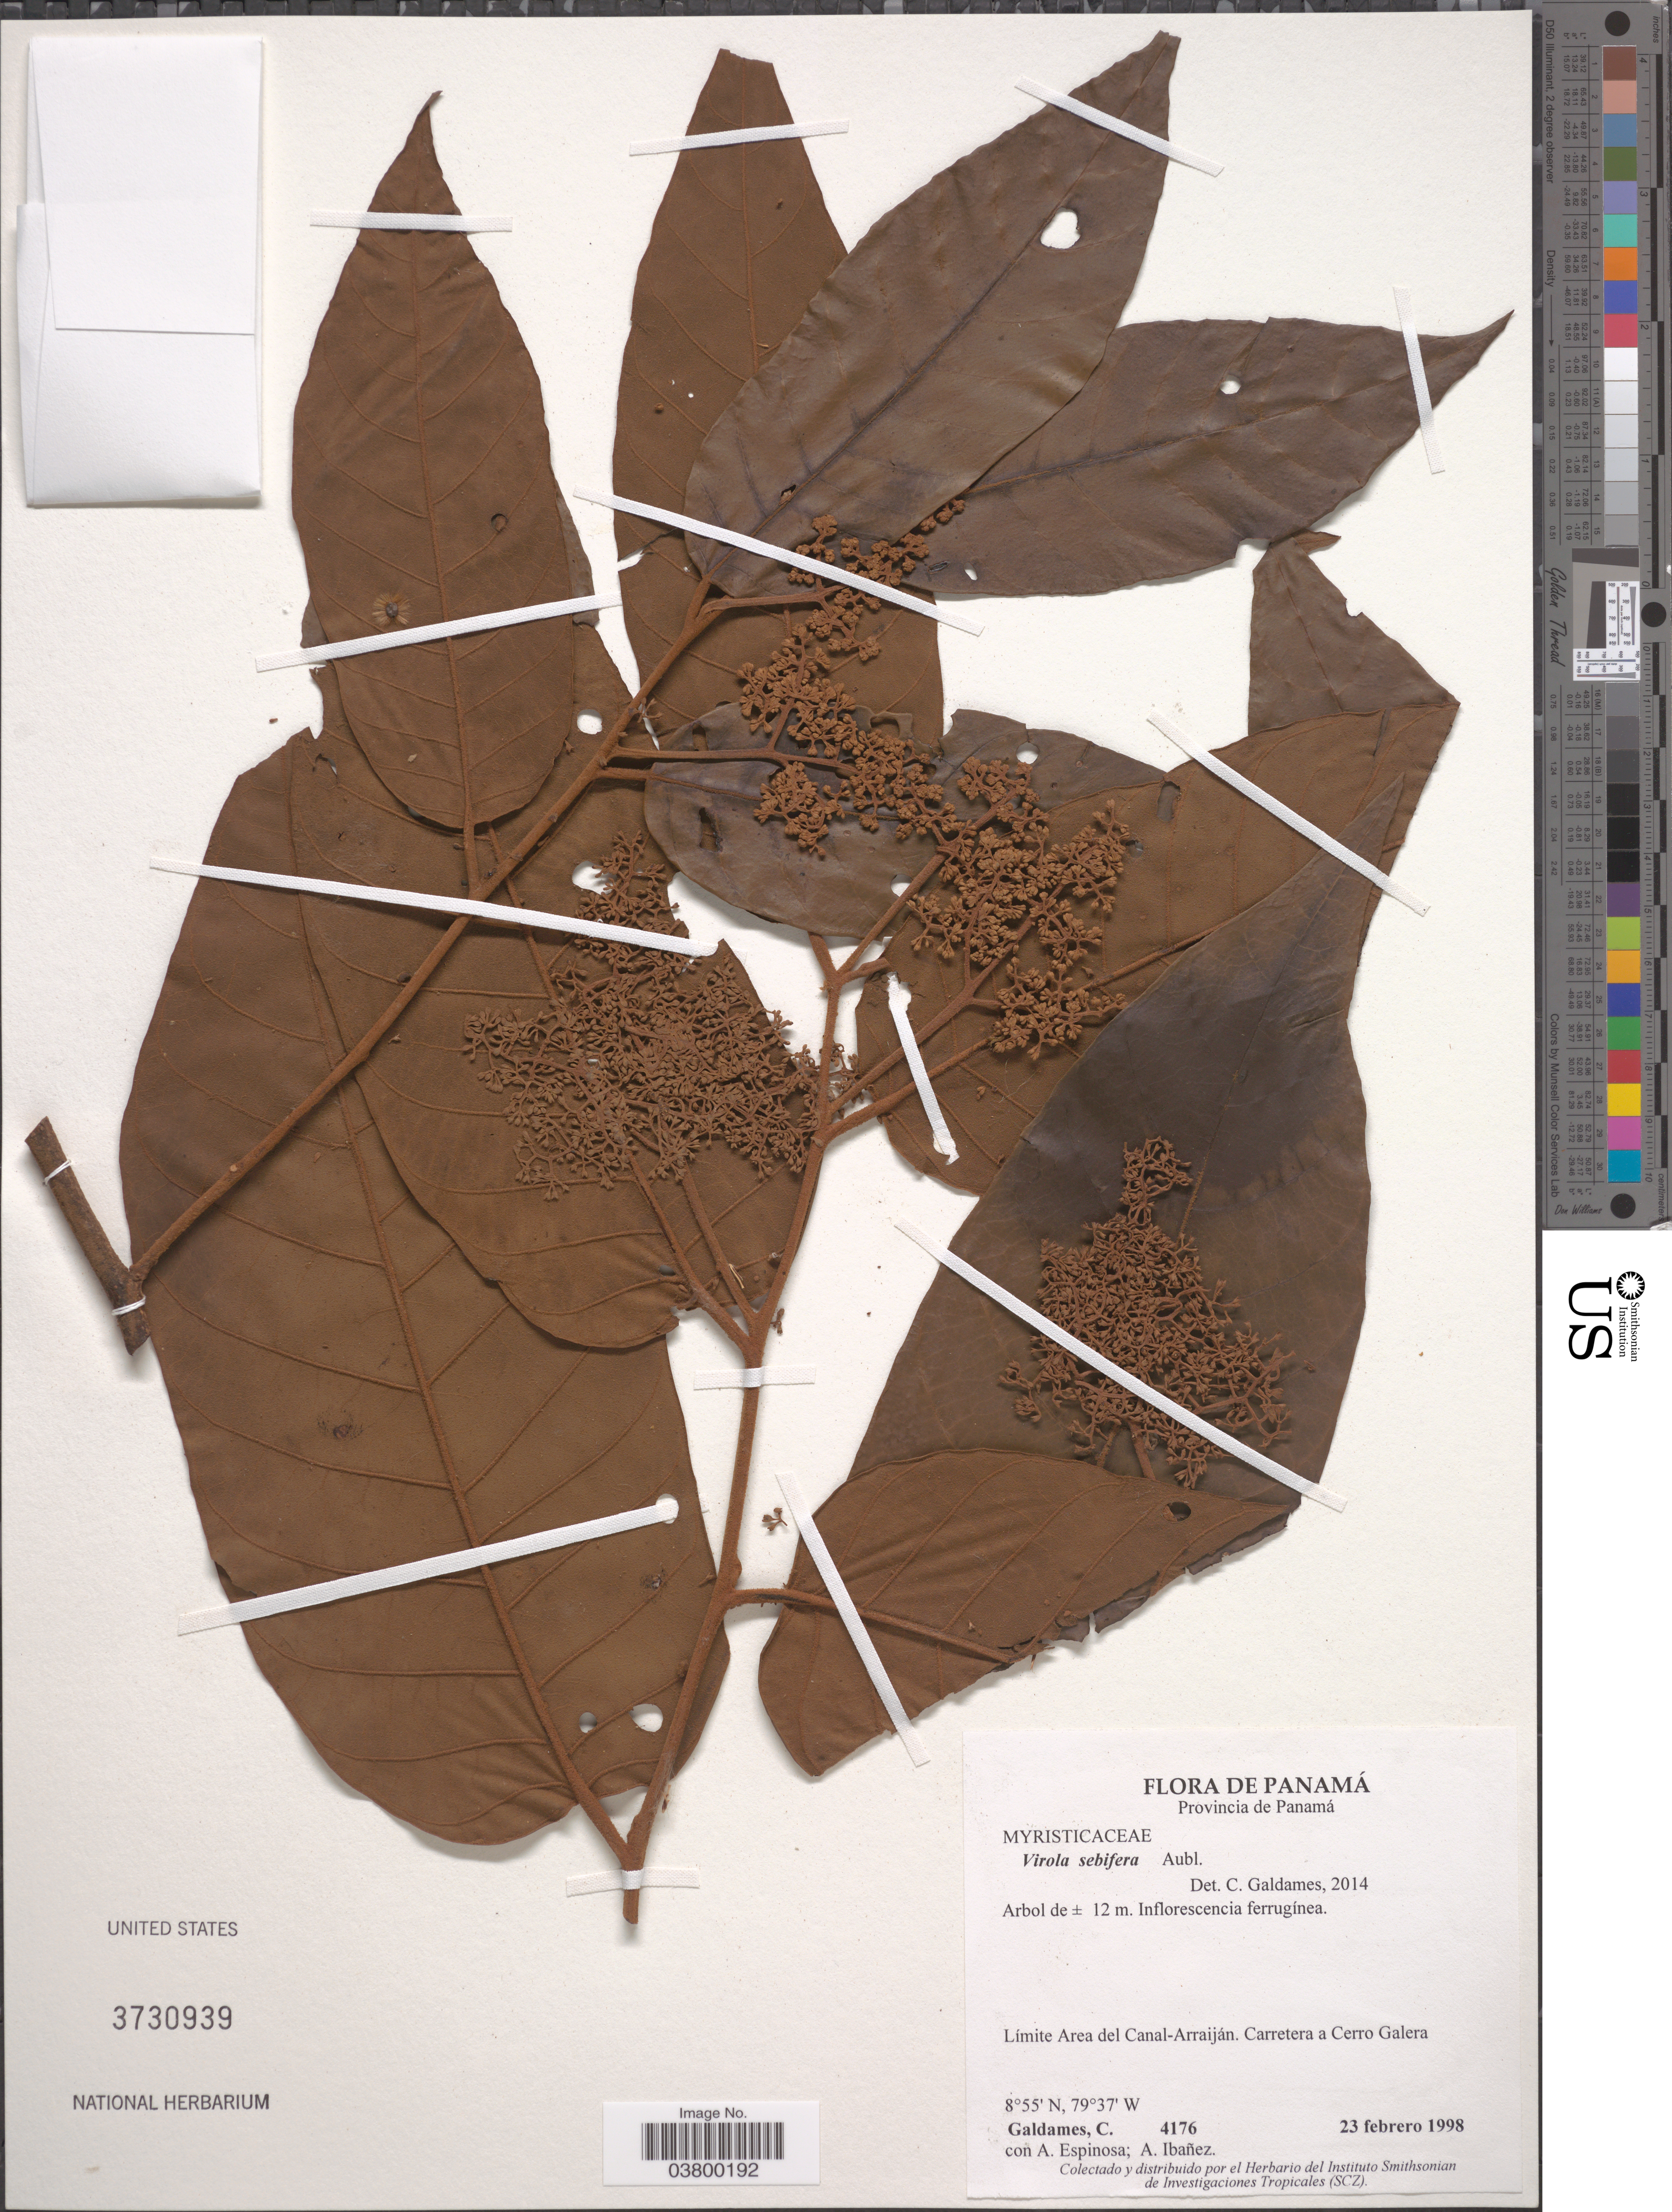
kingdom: Plantae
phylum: Tracheophyta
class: Magnoliopsida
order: Magnoliales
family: Myristicaceae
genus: Virola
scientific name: Virola sebifera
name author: Aubl.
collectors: C. Galdames, A. Espinosa & A. Ibáñez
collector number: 4176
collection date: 1998-02-23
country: Panama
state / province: Panamá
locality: Límite Area del Canal-Arraiján. Carretera a Cerro Galera.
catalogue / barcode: US 3730939